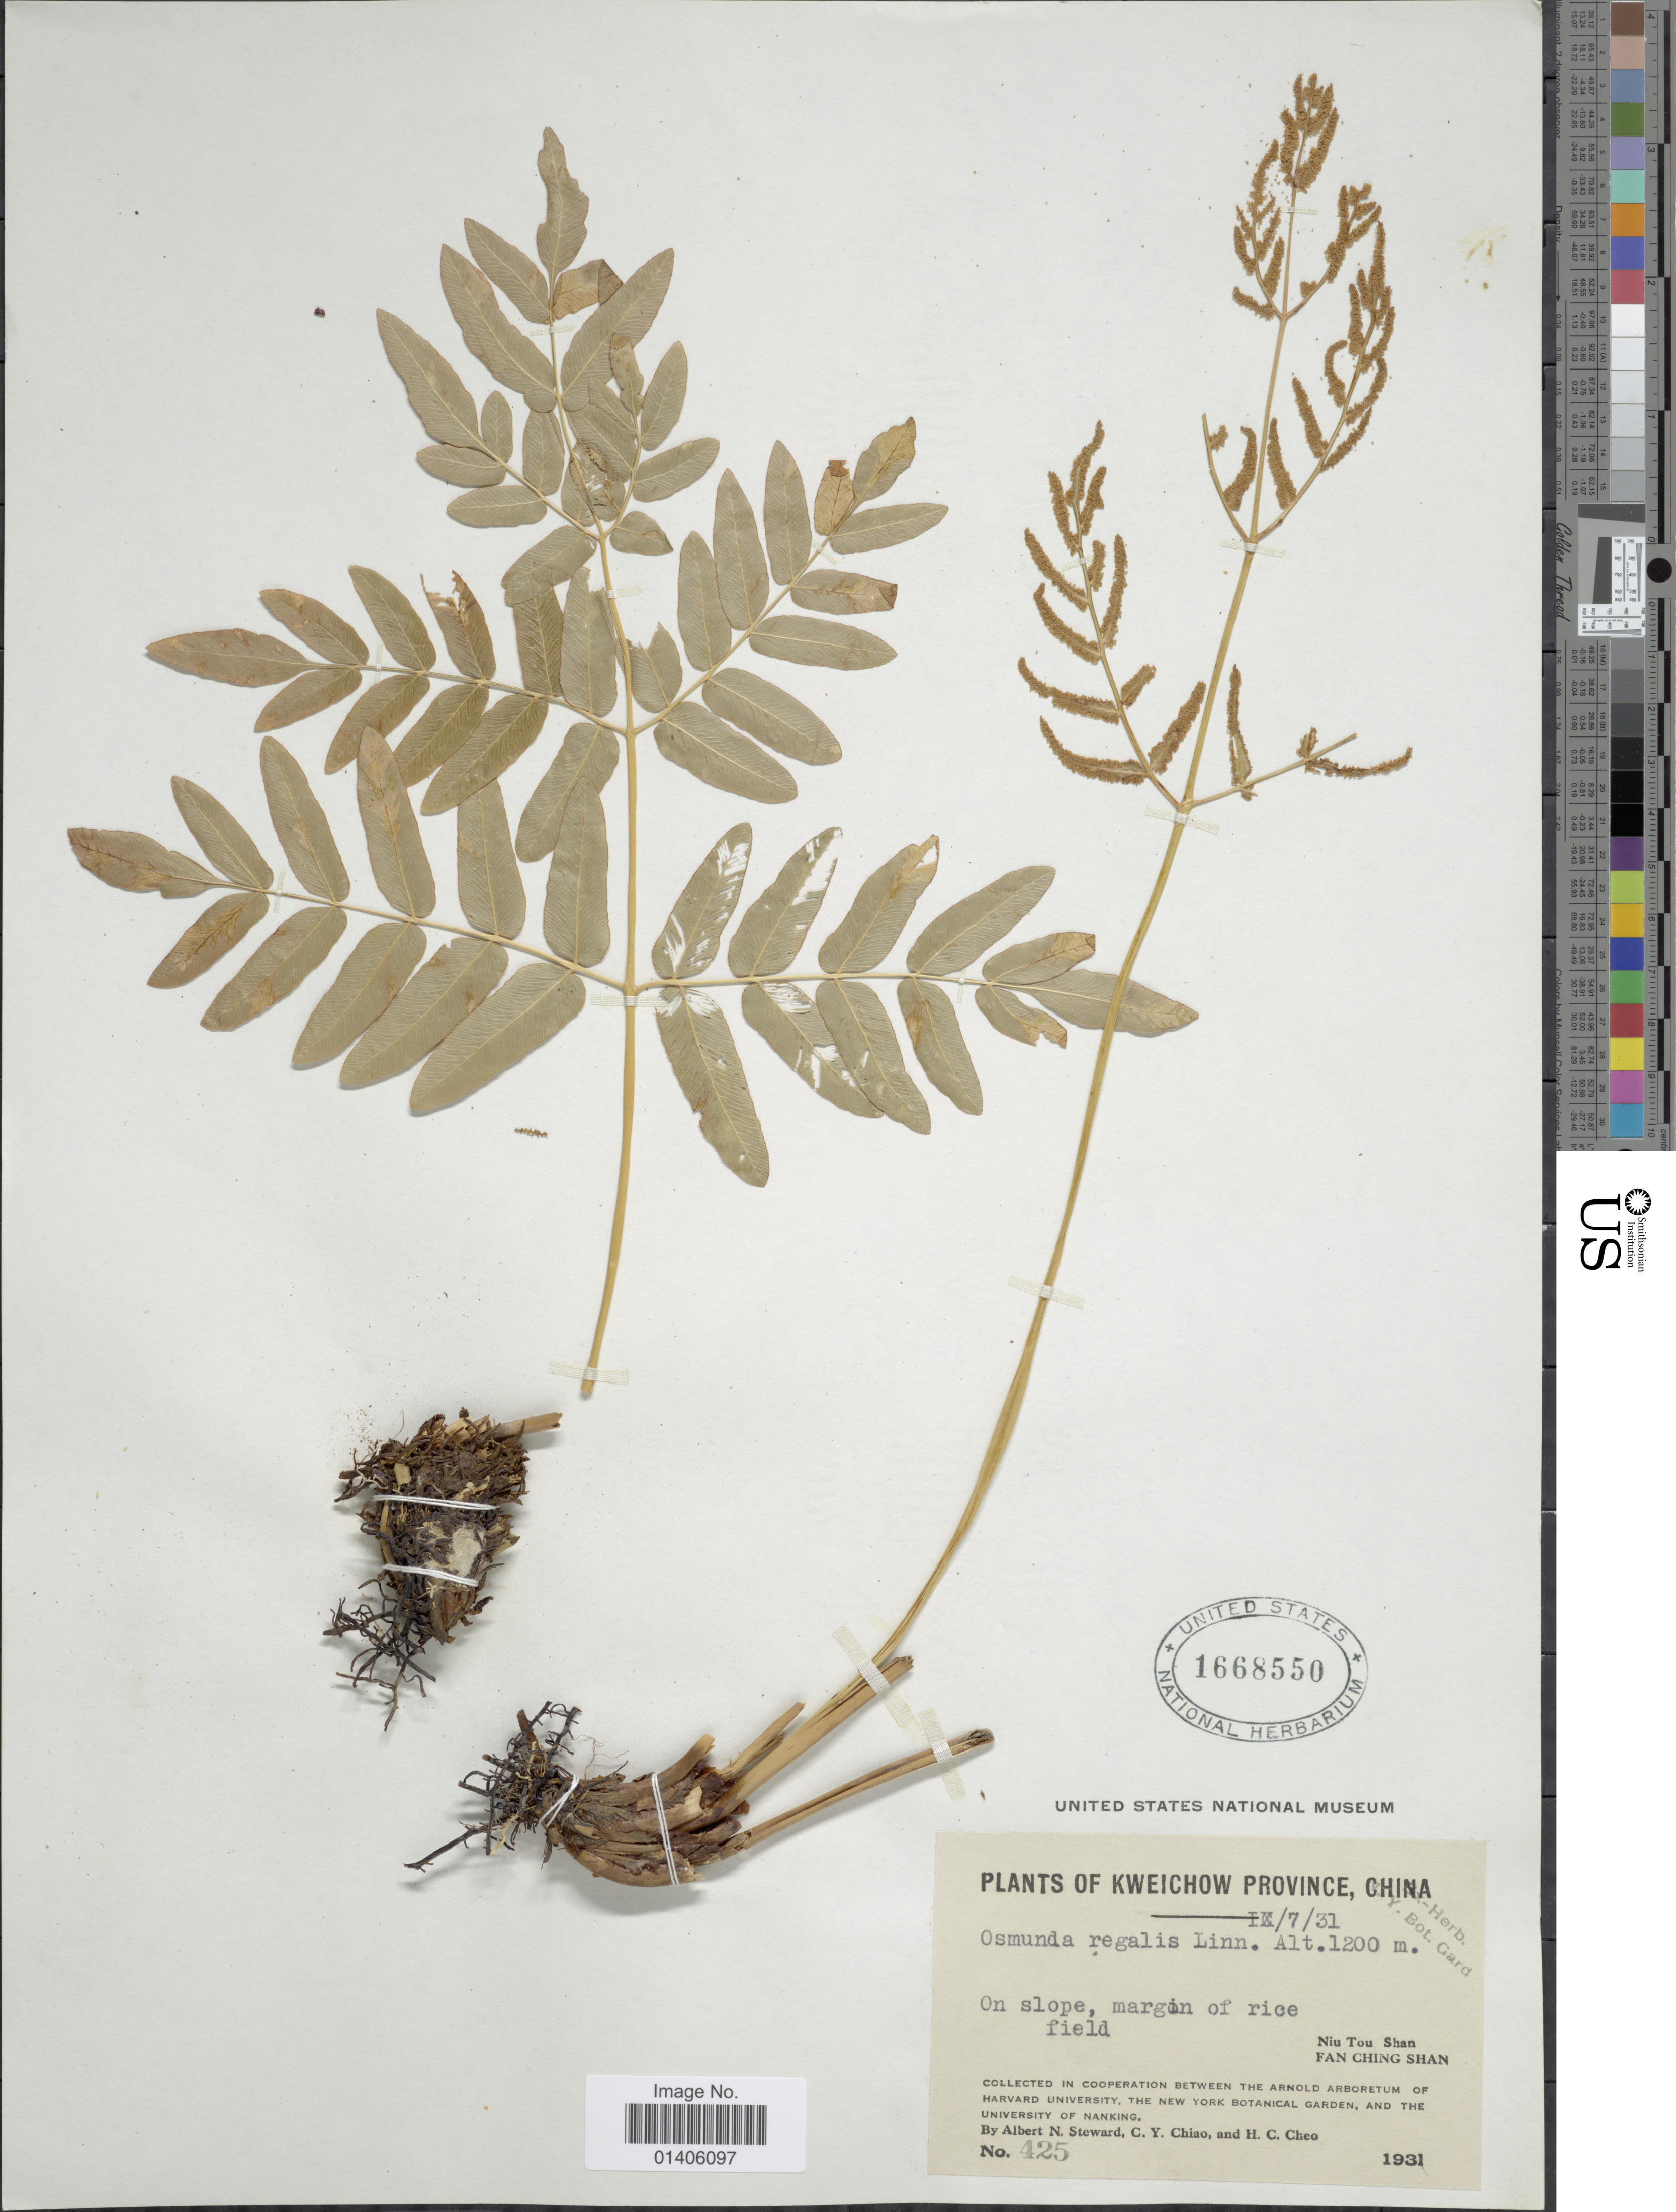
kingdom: Plantae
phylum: Tracheophyta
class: Polypodiopsida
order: Osmundales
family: Osmundaceae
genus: Osmunda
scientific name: Osmunda japonica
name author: Thunb.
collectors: A. N. Steward, C. Y. Chiao & H. Cheo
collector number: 425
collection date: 1931-09-07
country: China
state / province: Guizhou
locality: Kweichow Province, On slope, margin of Rice field, Niu Tou Shan, Fan Ching Shan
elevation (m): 1200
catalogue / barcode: US 1668550